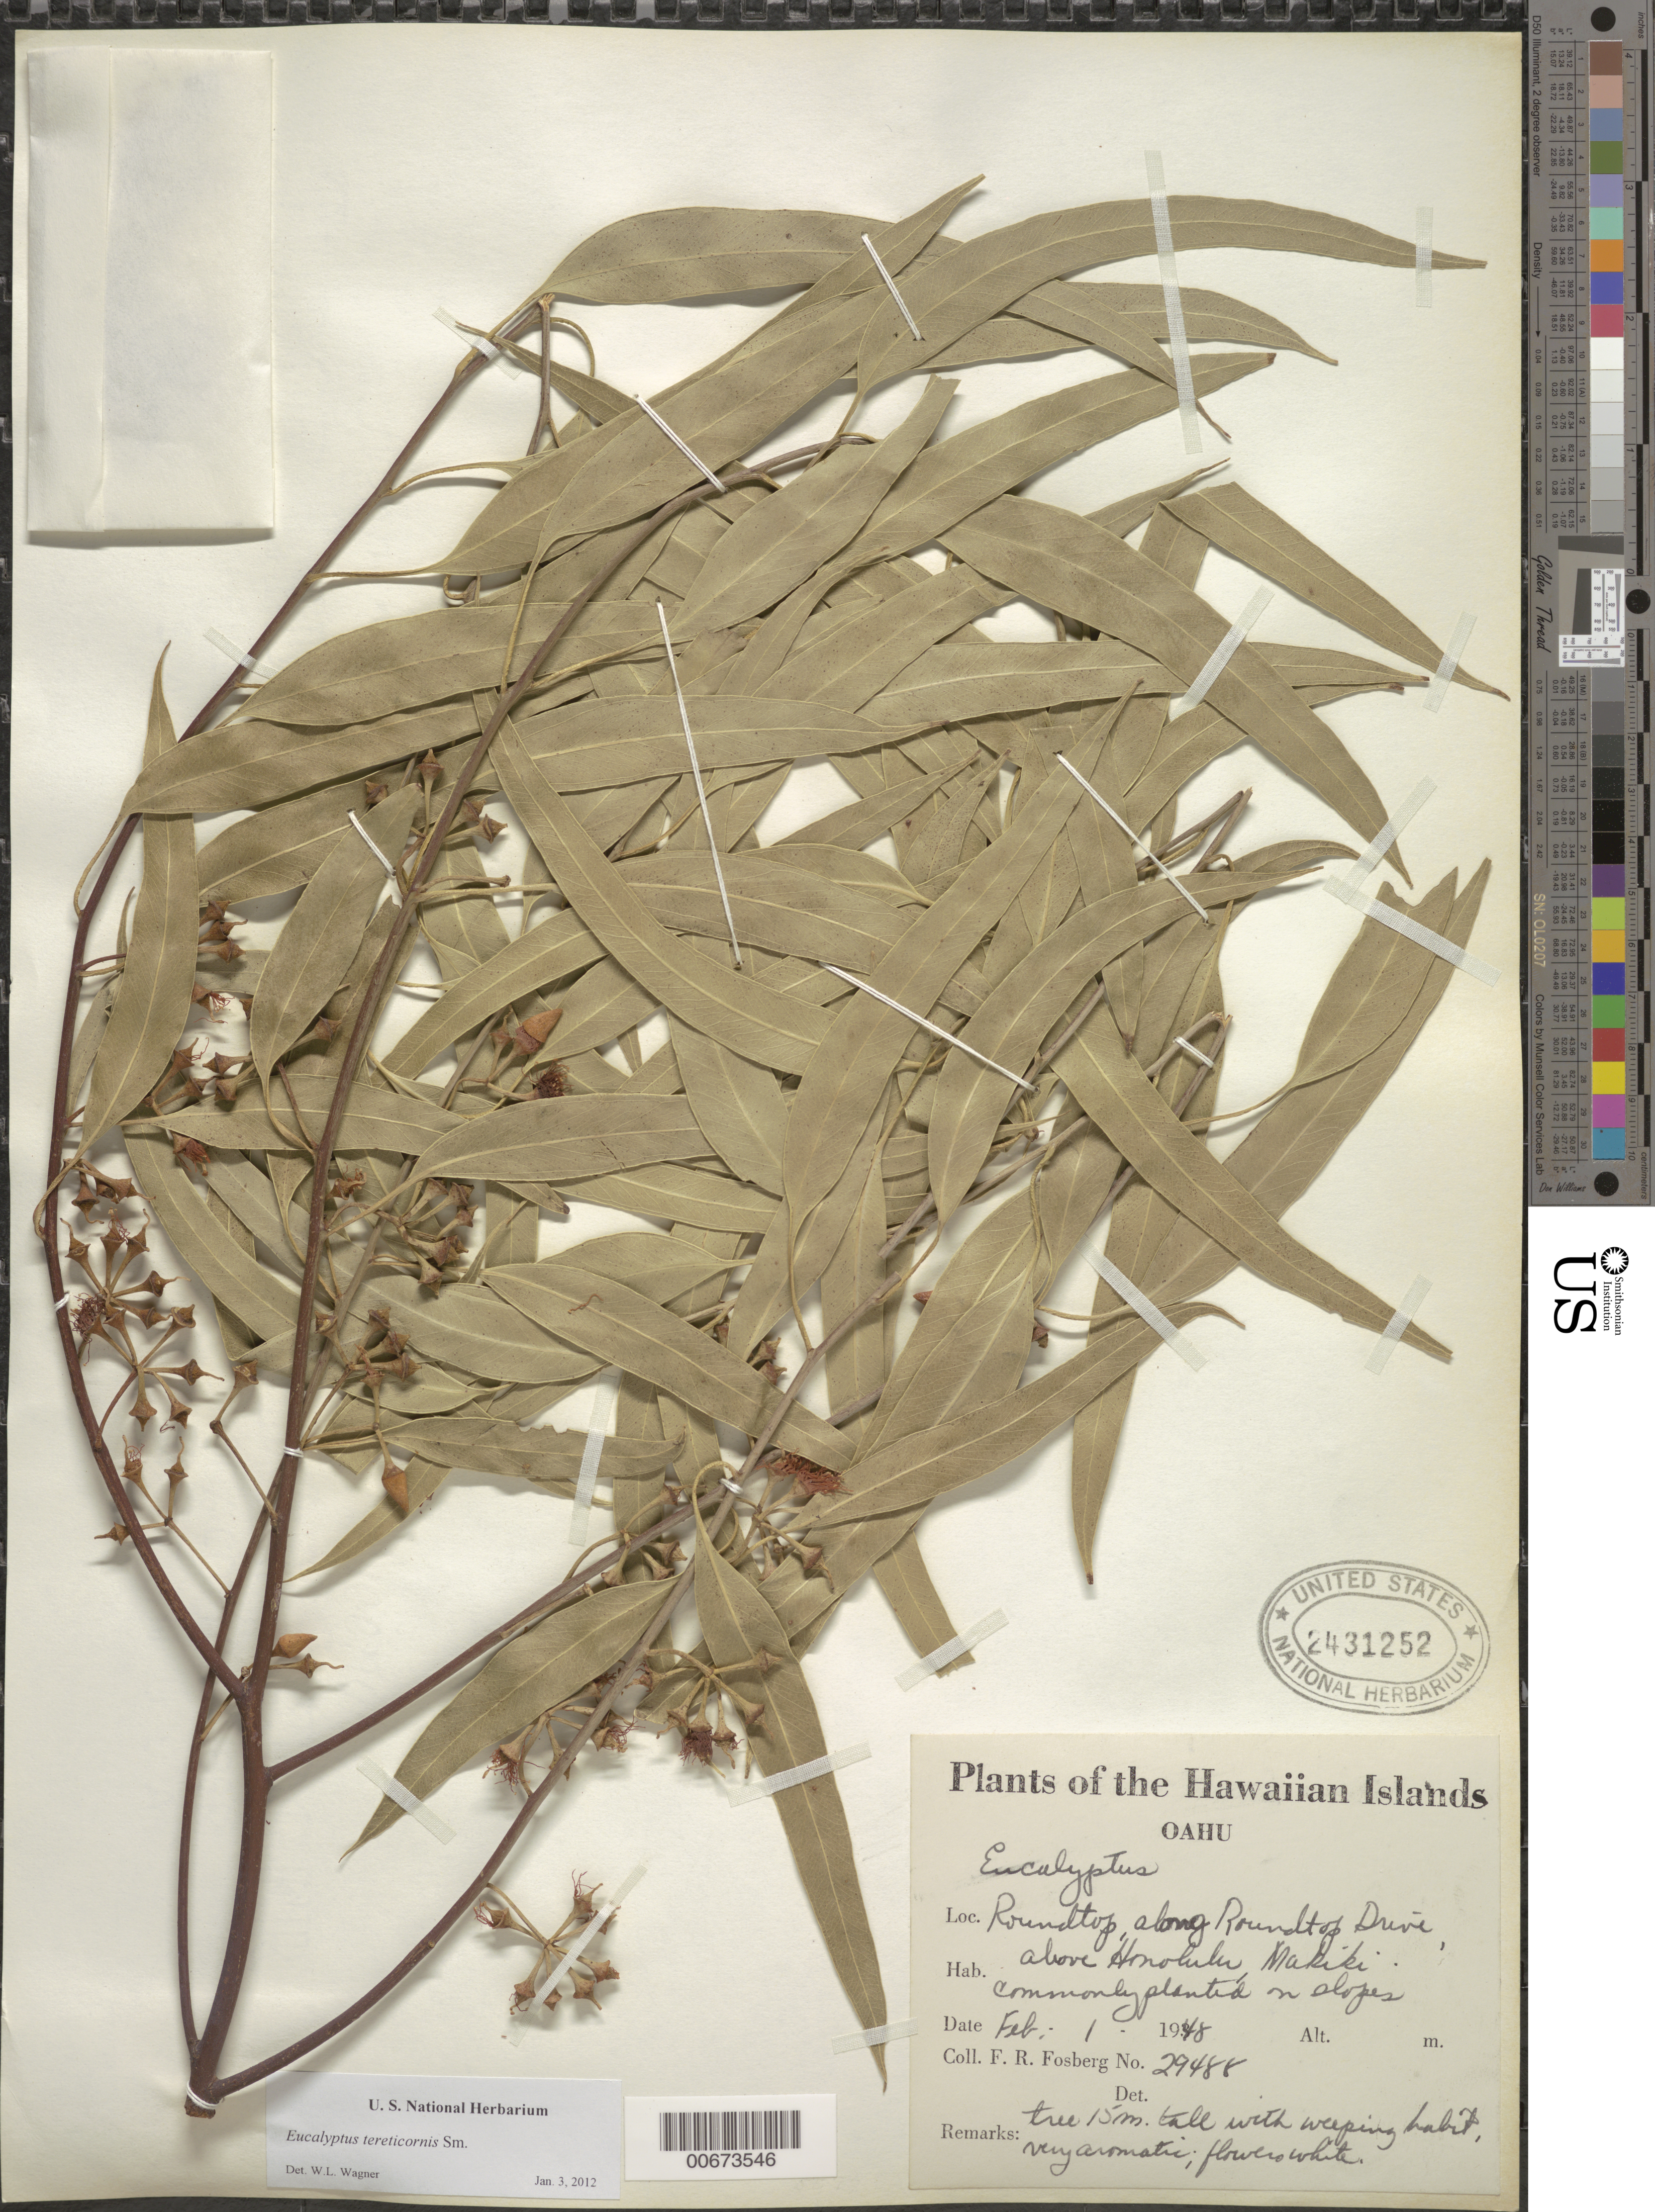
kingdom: Plantae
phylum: Tracheophyta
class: Magnoliopsida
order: Myrtales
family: Myrtaceae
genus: Eucalyptus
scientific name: Eucalyptus tereticornis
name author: Sm.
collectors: F. R. Fosberg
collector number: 29488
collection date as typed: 1 Feb 1948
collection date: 1948-02-01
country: United States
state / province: Hawaii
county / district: Honolulu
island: Oahu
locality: Roundtop, along Roundtop Drive, above Honolulu Makiki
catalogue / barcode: US 2431252